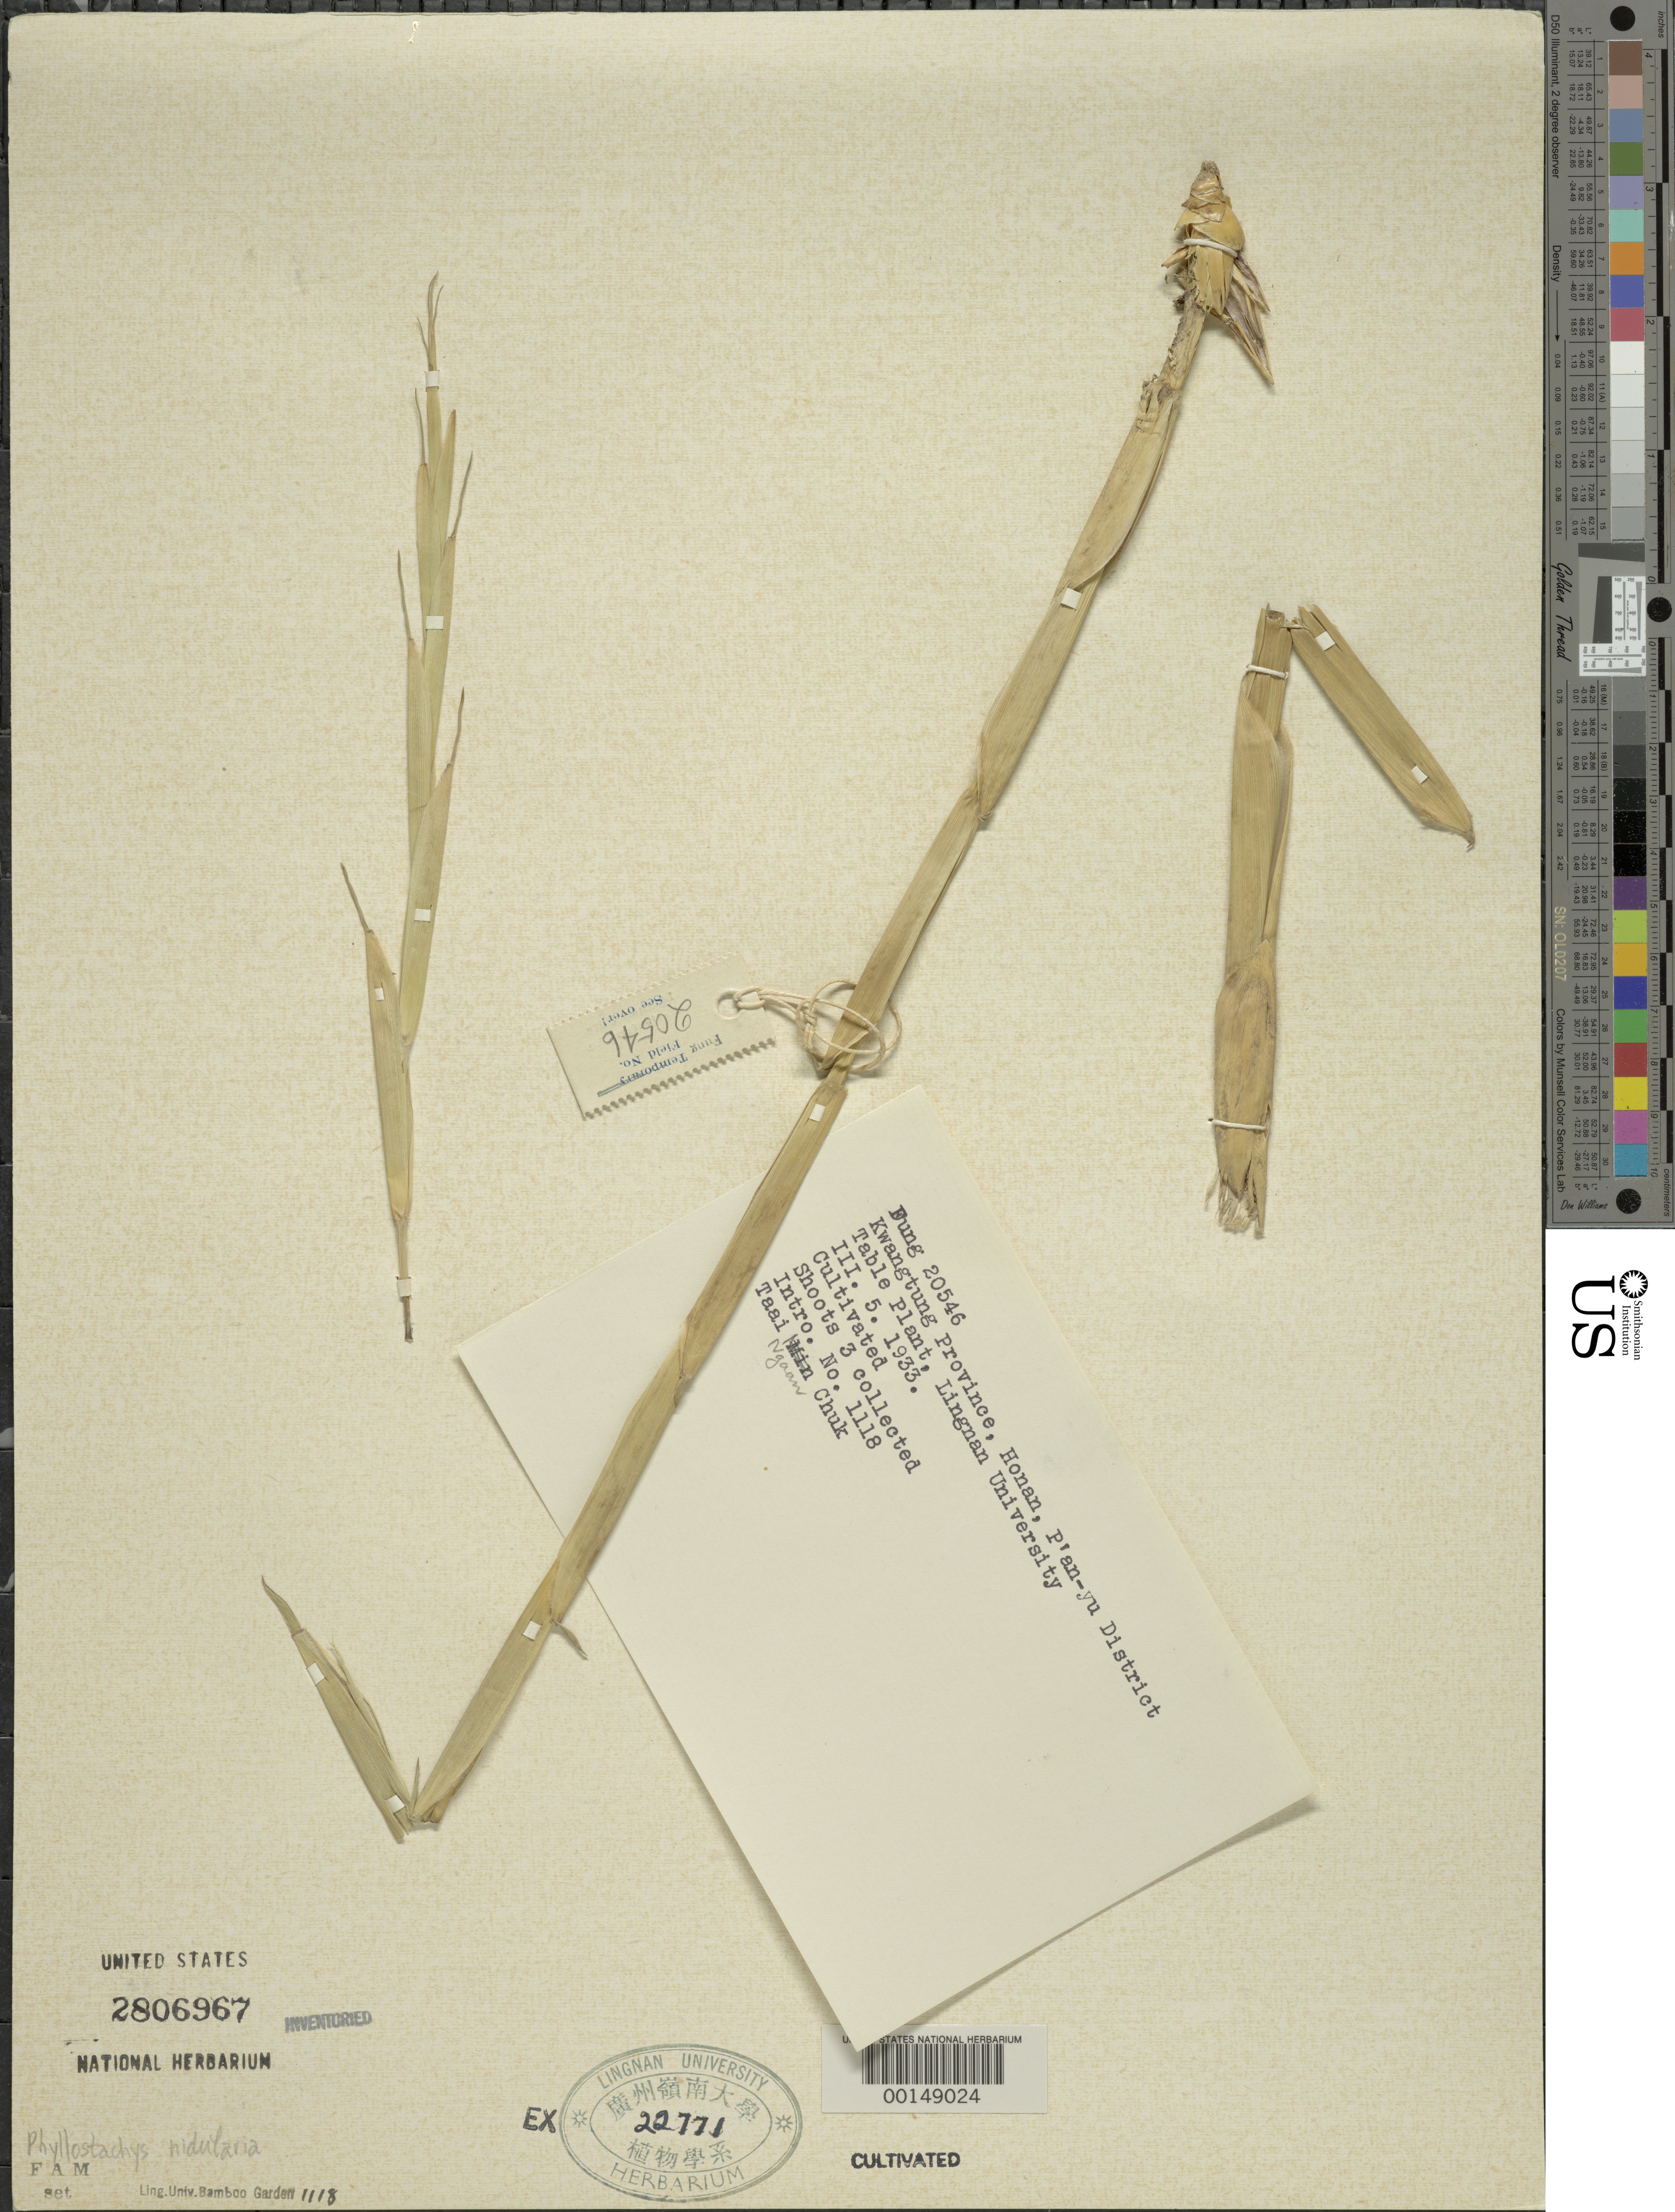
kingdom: Plantae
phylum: Tracheophyta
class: Liliopsida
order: Poales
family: Poaceae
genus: Phyllostachys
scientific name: Phyllostachys nidularia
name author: Munro ex Fenzi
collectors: H. L. Fung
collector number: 20546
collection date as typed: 05 Mar 1933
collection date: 1933-03-05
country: China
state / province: Guangdong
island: Honam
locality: Honan, p'an-yu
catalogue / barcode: US 2806967